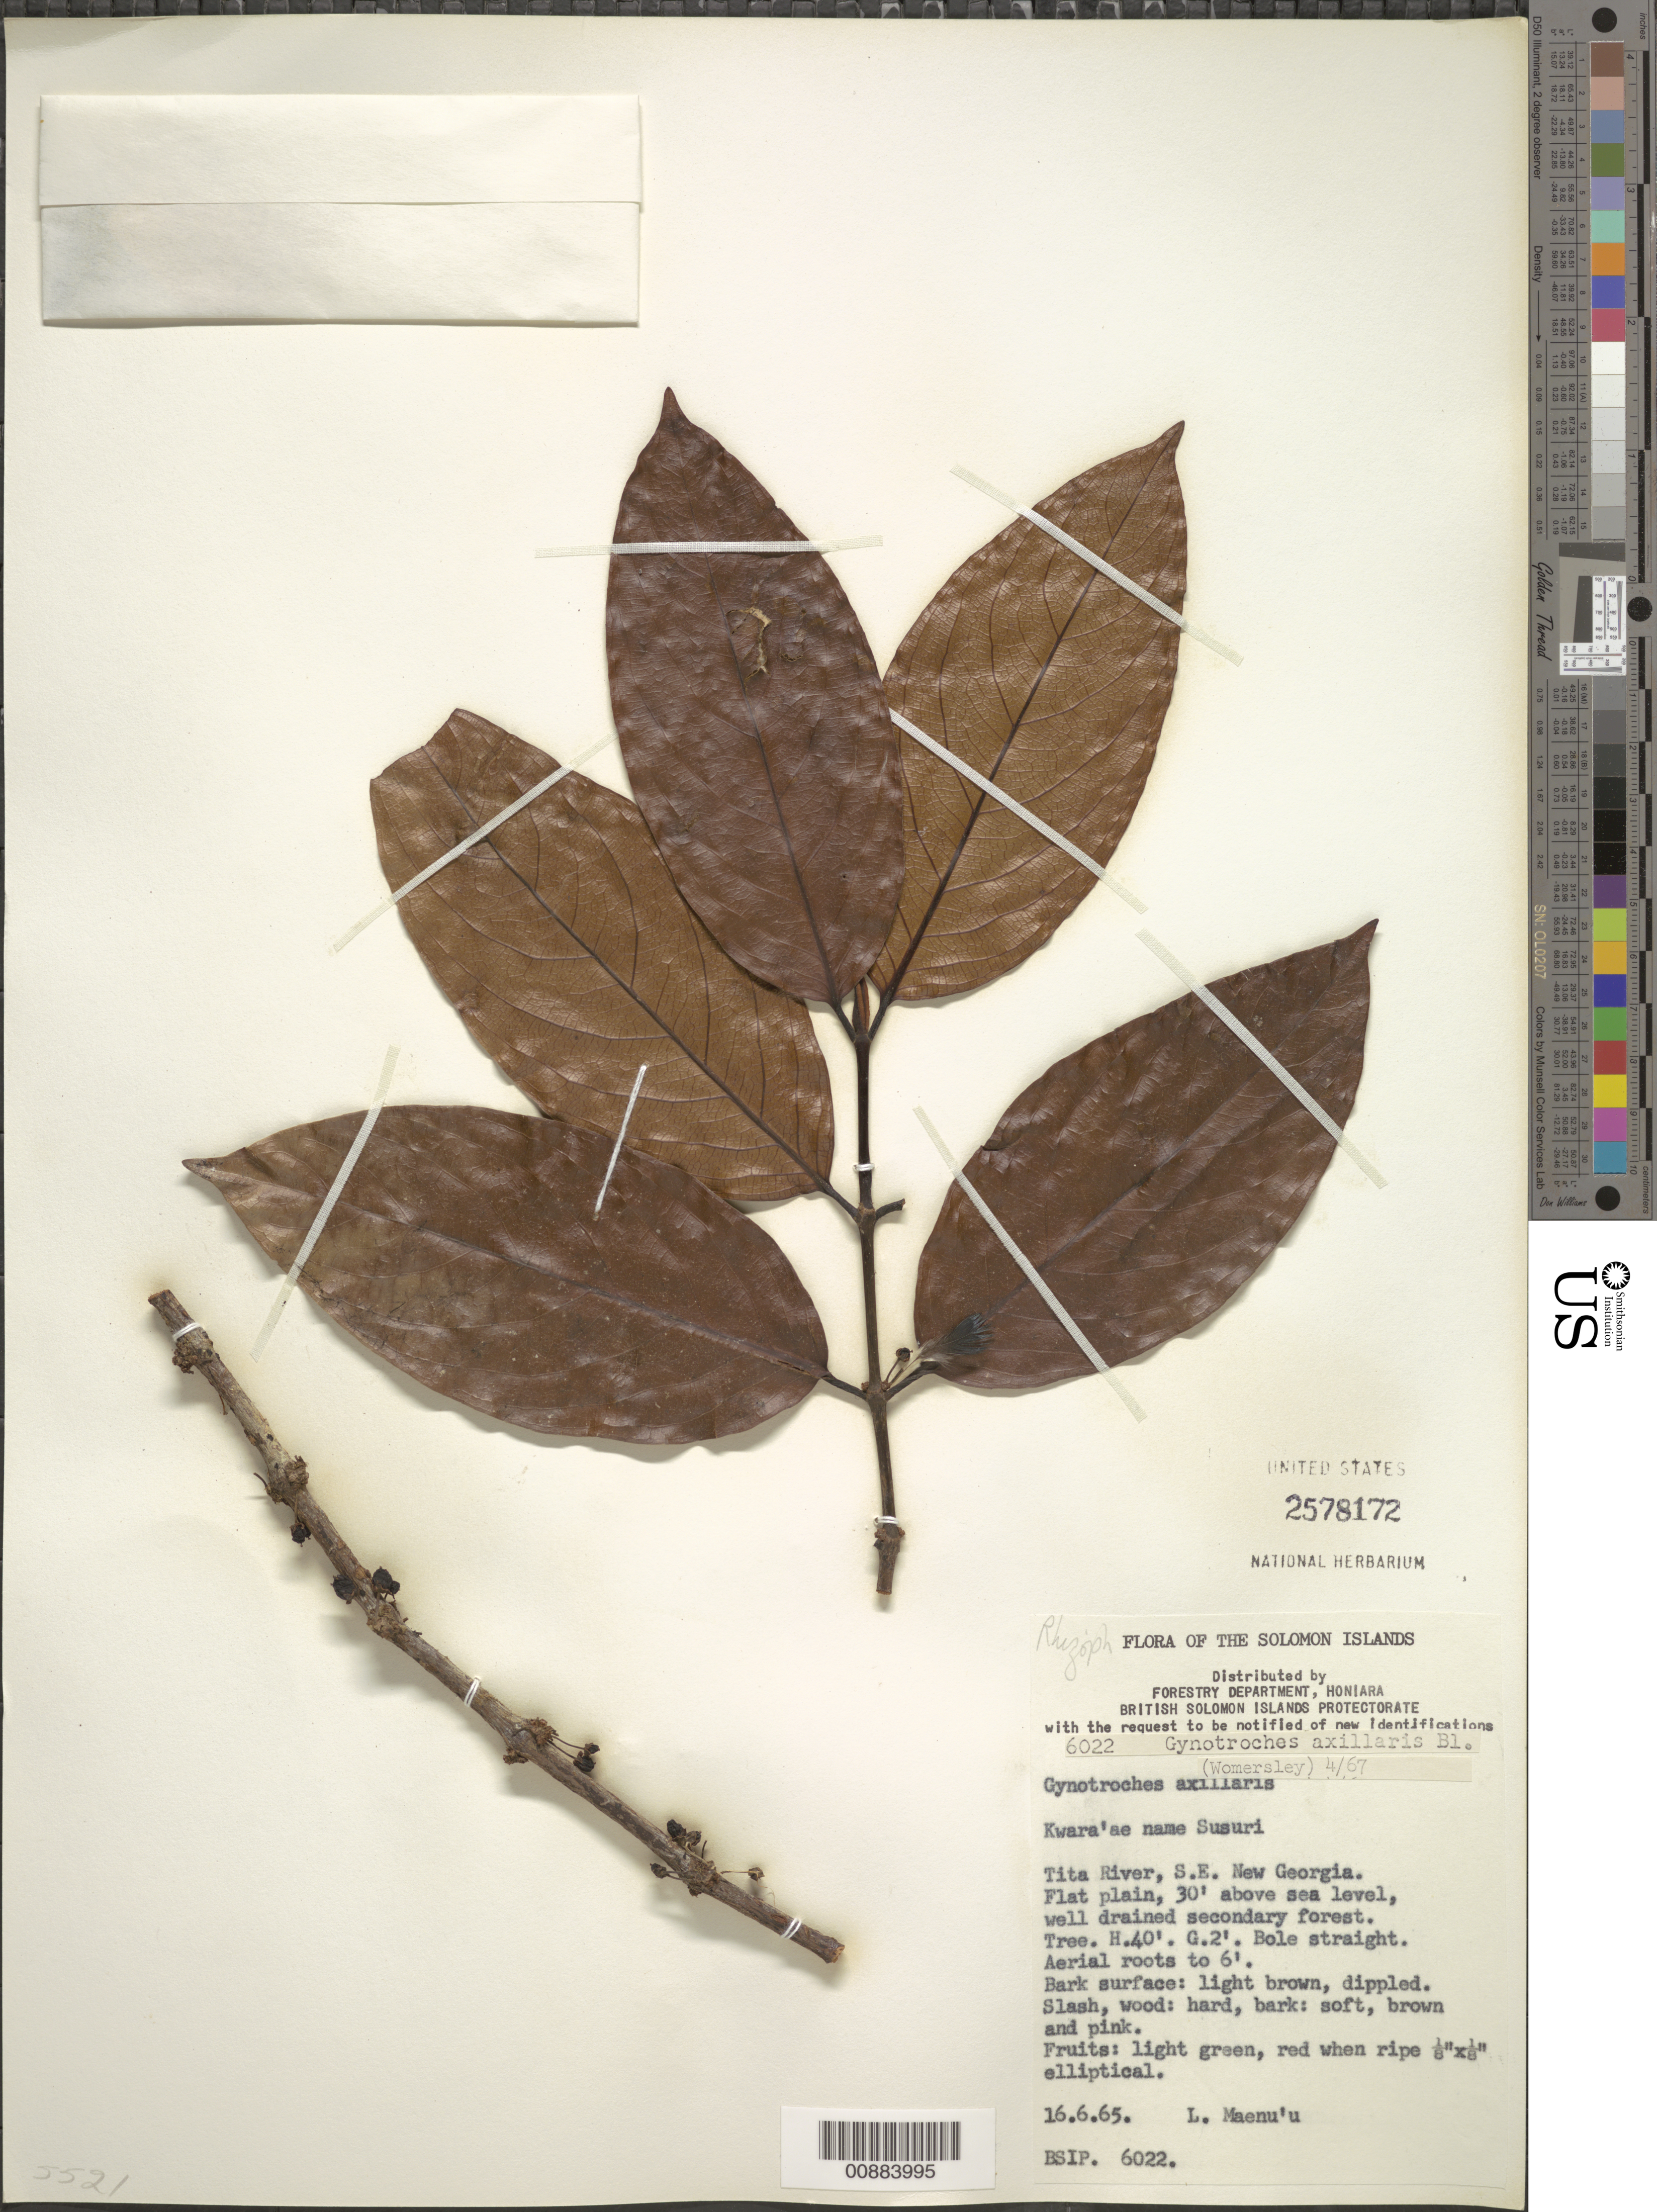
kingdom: Plantae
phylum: Tracheophyta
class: Magnoliopsida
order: Malpighiales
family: Rhizophoraceae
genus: Gynotroches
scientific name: Gynotroches axillaris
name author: Blume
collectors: L. Maenu'u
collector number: BSIP 6022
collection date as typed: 16 Jun 1965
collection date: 1965-06-16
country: Solomon Islands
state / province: Western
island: New Georgia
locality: Tita River, SE New Georgia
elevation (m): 9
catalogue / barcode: US 2578172